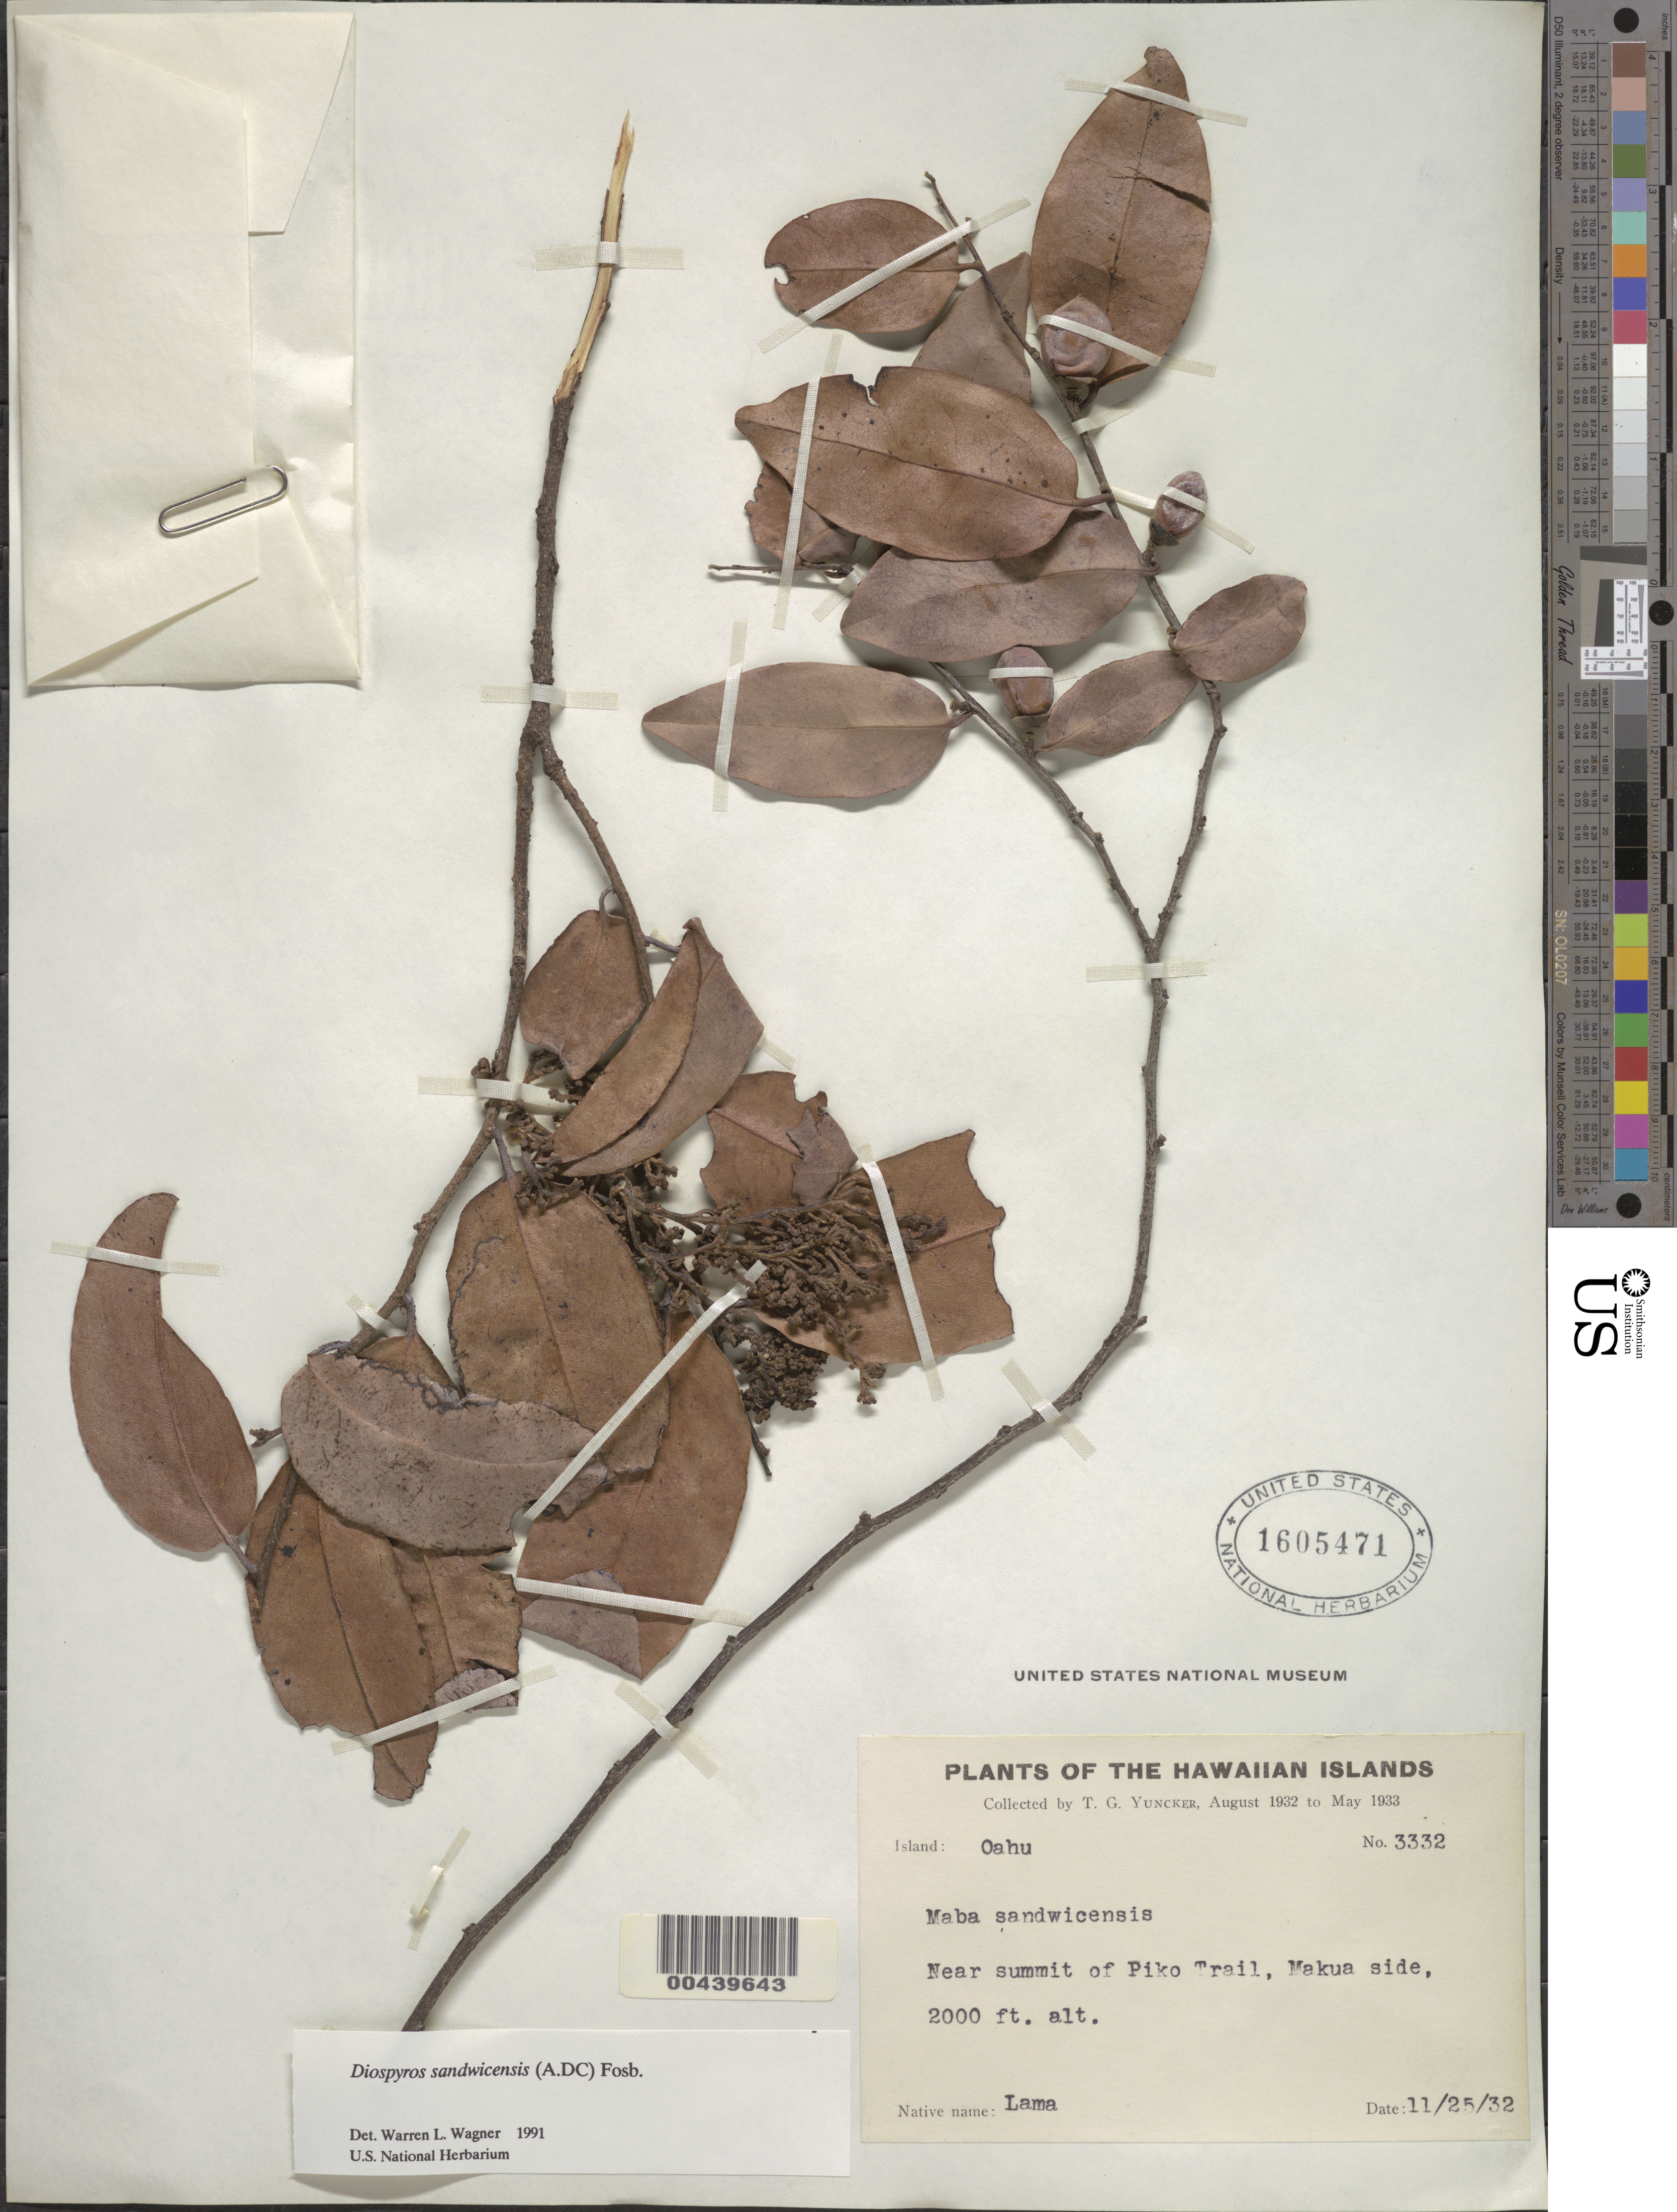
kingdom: Plantae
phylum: Tracheophyta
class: Magnoliopsida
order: Ericales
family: Ebenaceae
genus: Diospyros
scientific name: Diospyros sandwicensis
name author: (A. DC.) Fosberg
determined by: Wagner, W. L., (BOT), Smithsonian Institution - National Museum of Natural History (UNITED STATES)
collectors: T. G. Yuncker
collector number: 3332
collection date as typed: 25 Nov 1932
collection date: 1932-11-25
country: United States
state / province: Hawaii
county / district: Honolulu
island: Oahu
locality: Near summit of Piko Trail, Makua side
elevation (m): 610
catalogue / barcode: US 1605471